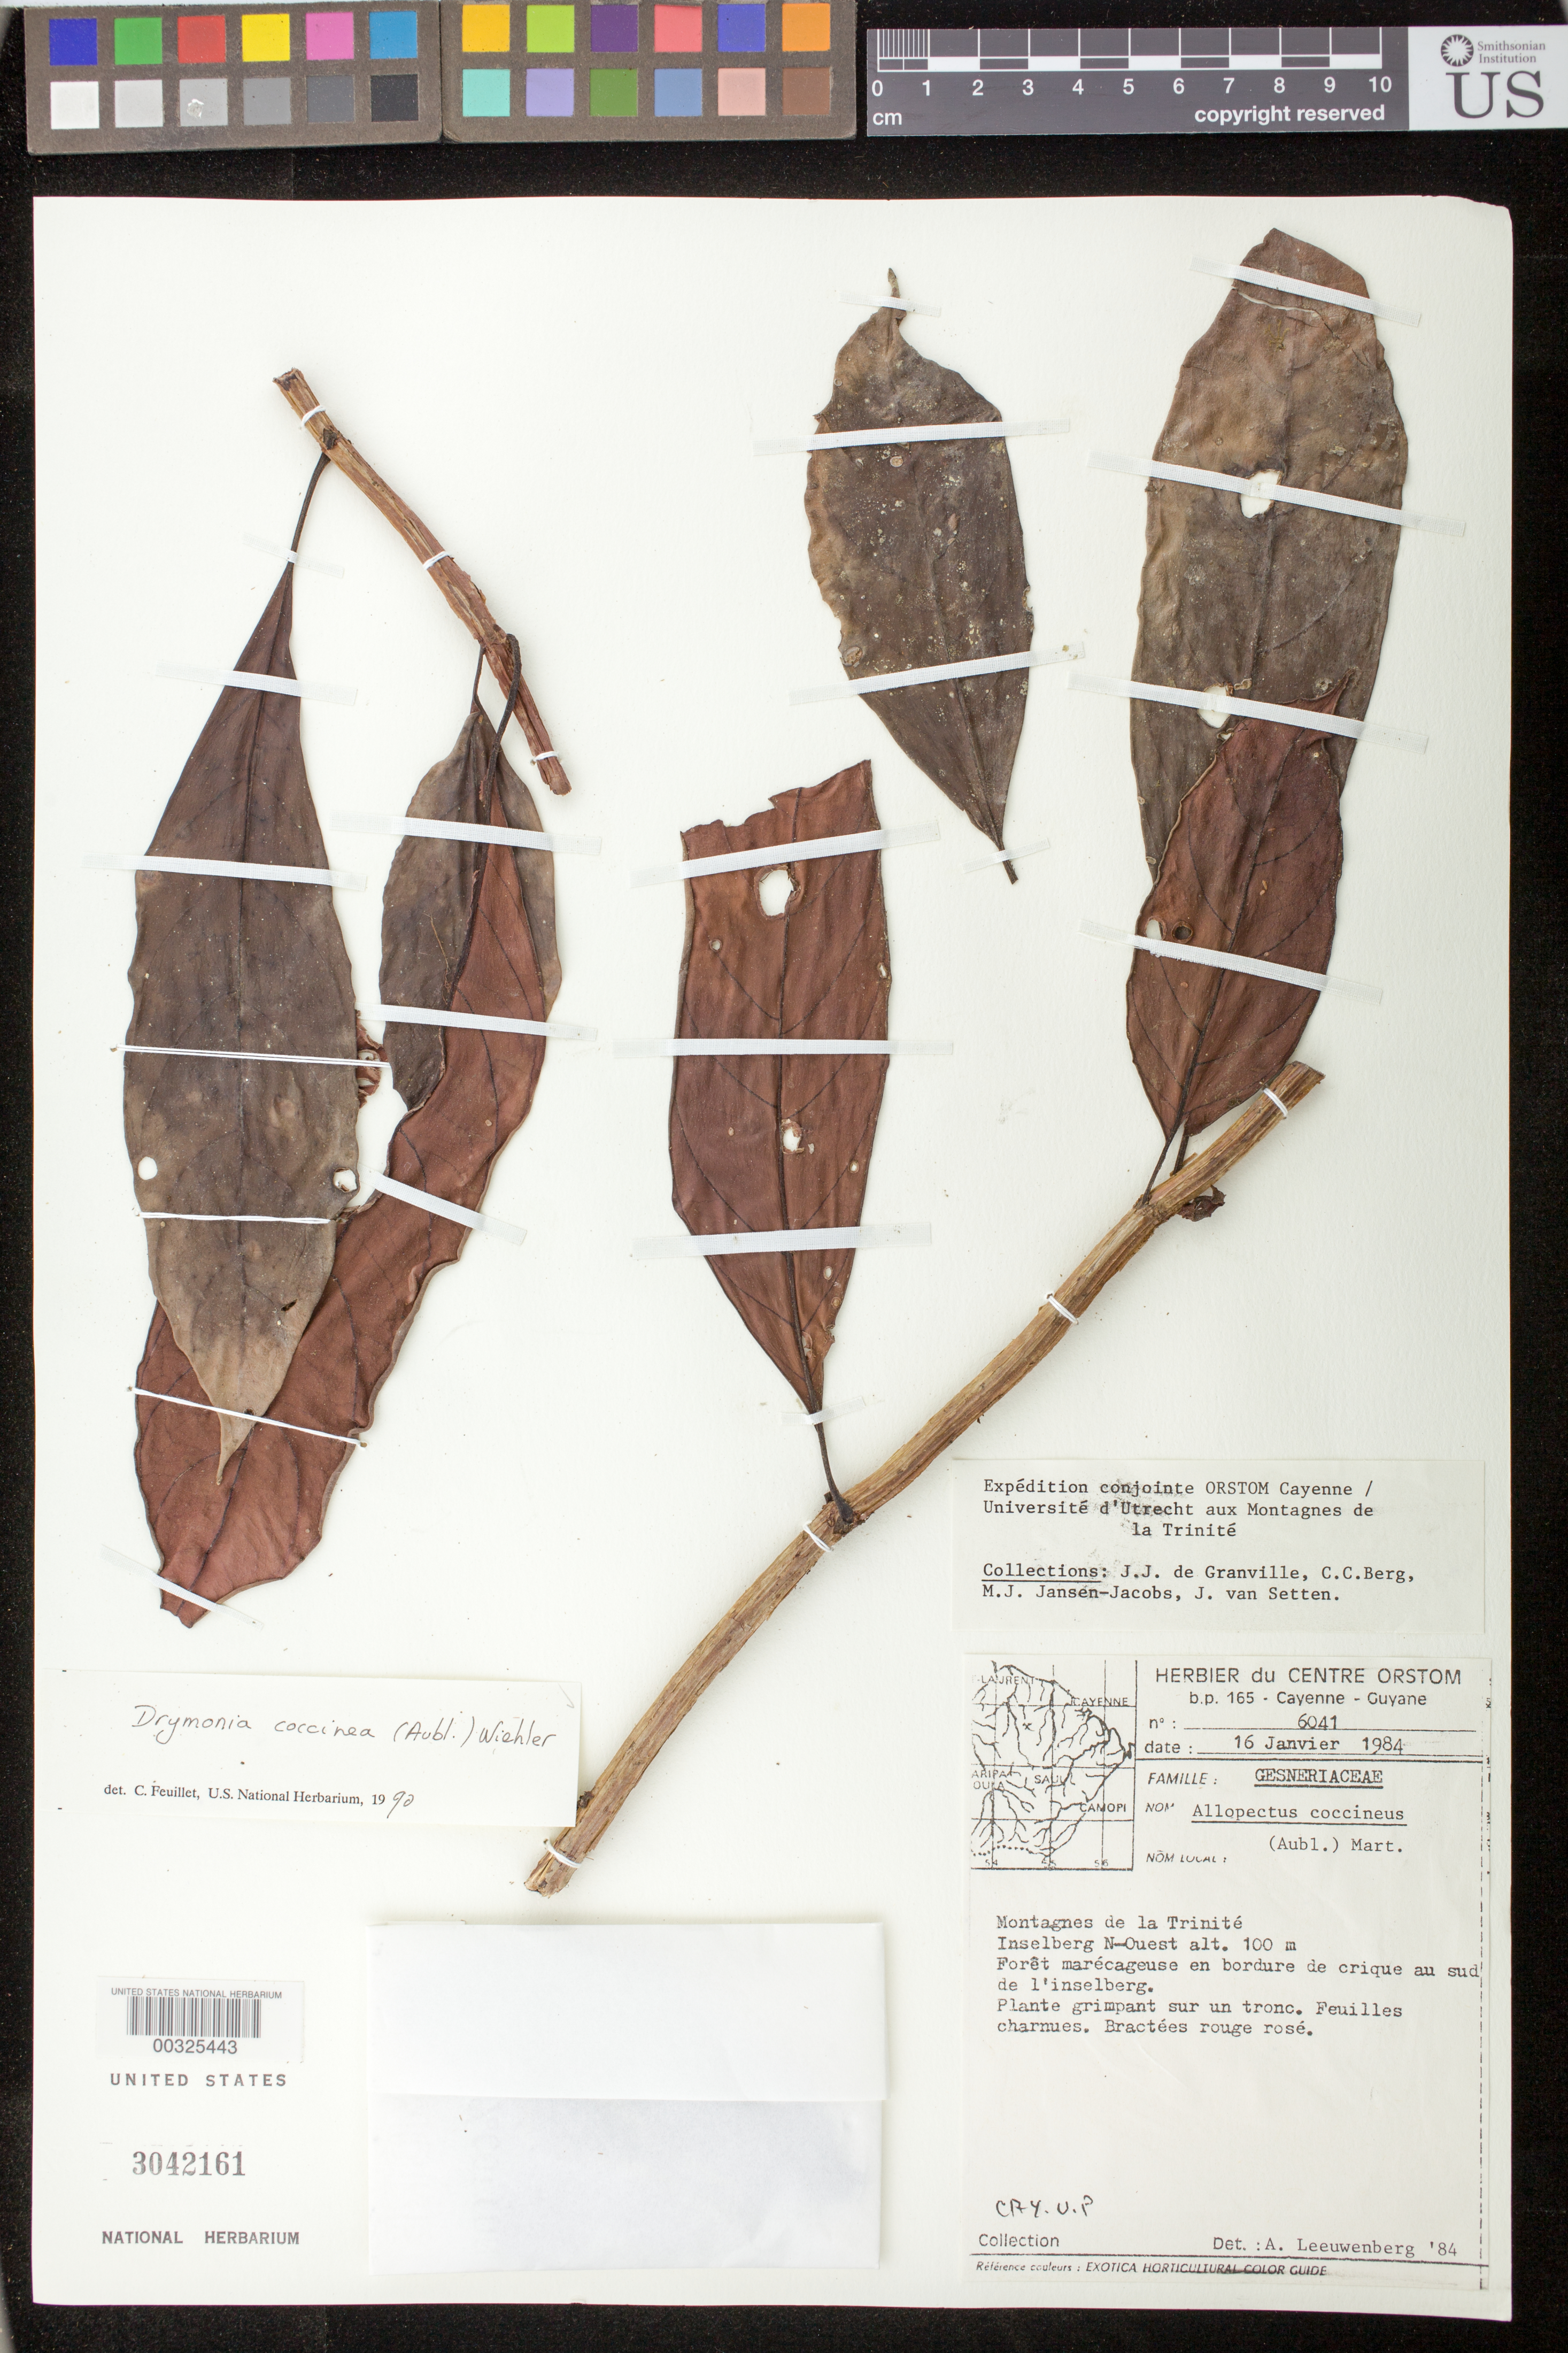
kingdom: Plantae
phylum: Tracheophyta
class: Magnoliopsida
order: Lamiales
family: Gesneriaceae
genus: Drymonia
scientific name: Drymonia coccinea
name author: (Aubl.) Wiehler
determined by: Skog, Laurence E.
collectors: J.-J. de Granville, C. C. Berg, M. J. Jansen-Jacobs & J. van Setten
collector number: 6041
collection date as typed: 16 Jan 1984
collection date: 1984-01-16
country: French Guiana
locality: Montagnes de la Trinité, inselberg N-W; au sud d l'inselberg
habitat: Forêt marécageuse en bordure de crique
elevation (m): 100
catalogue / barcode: US 3042161